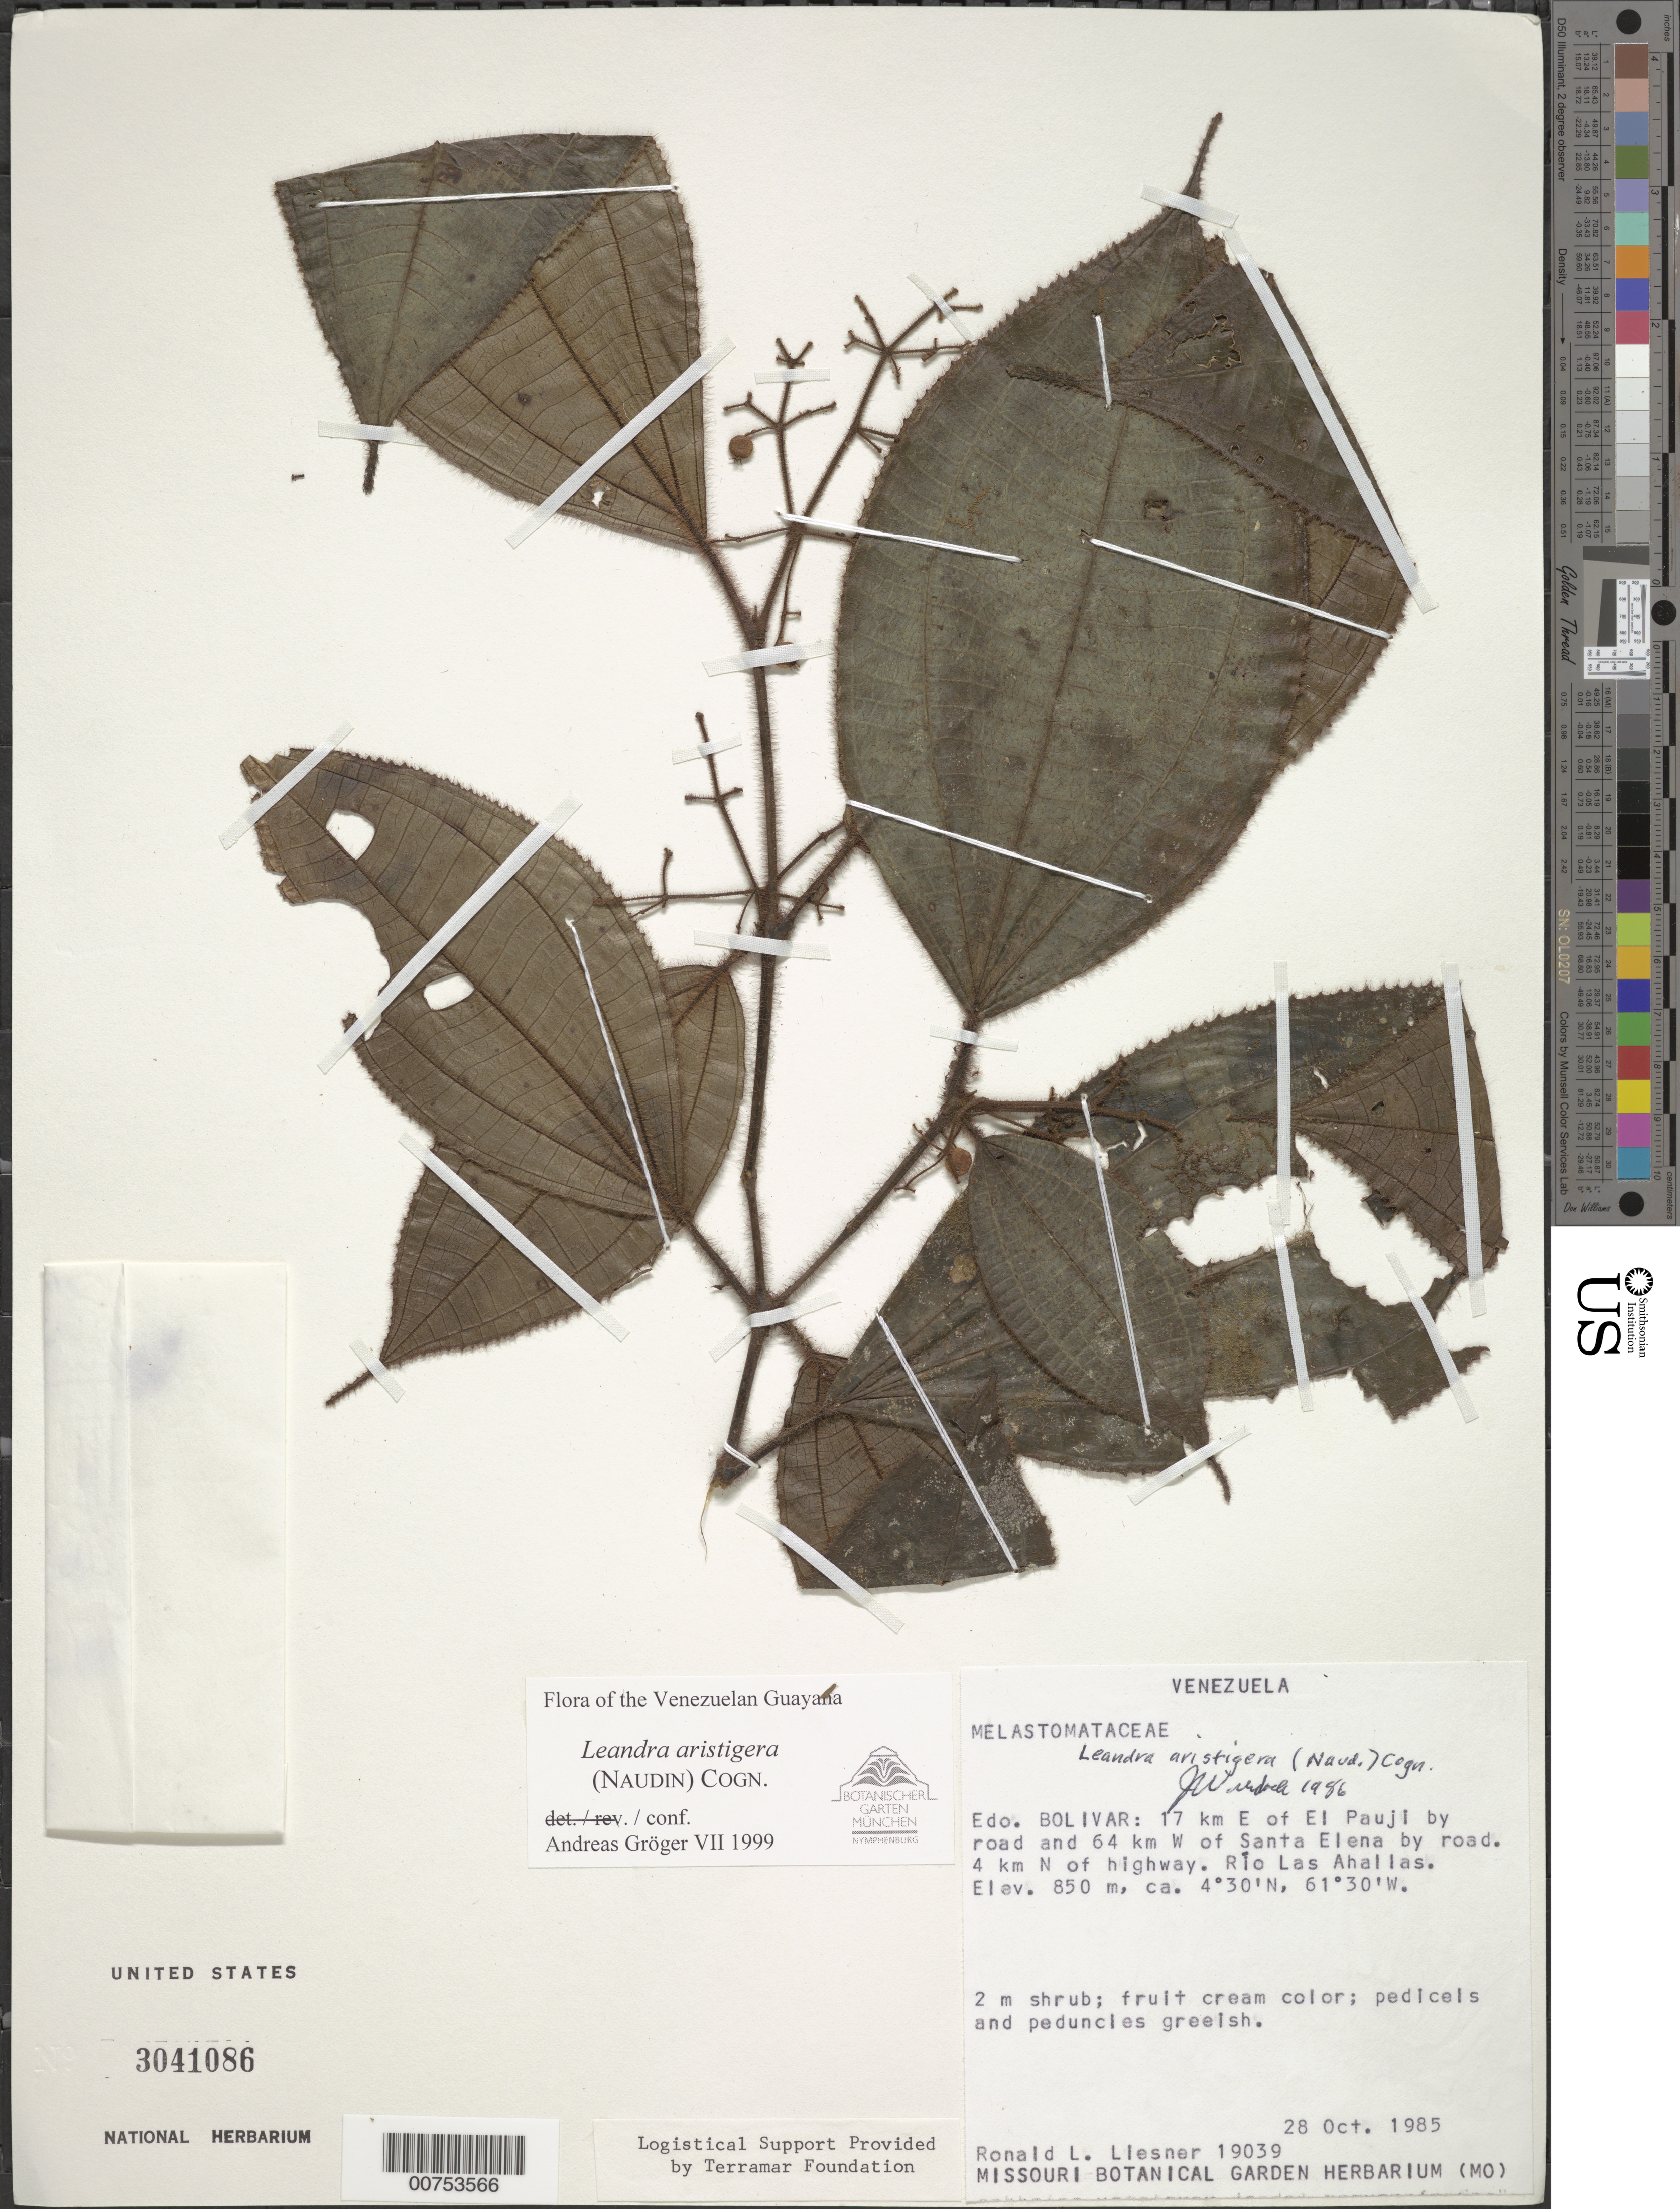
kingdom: Plantae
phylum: Tracheophyta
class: Magnoliopsida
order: Myrtales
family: Melastomataceae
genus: Leandra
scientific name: Leandra aristigera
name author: (Naudin) Cogn.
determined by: Gröger, A.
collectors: R. L. Liesner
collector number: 19039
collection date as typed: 28-Oct-85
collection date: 1985-10-28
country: Venezuela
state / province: Bolívar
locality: El Pauji, 17 km E by road and 64 km W of Santa Elena by road, 4 km N of Highway, Río Las Ahallas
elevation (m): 850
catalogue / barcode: US 3041086